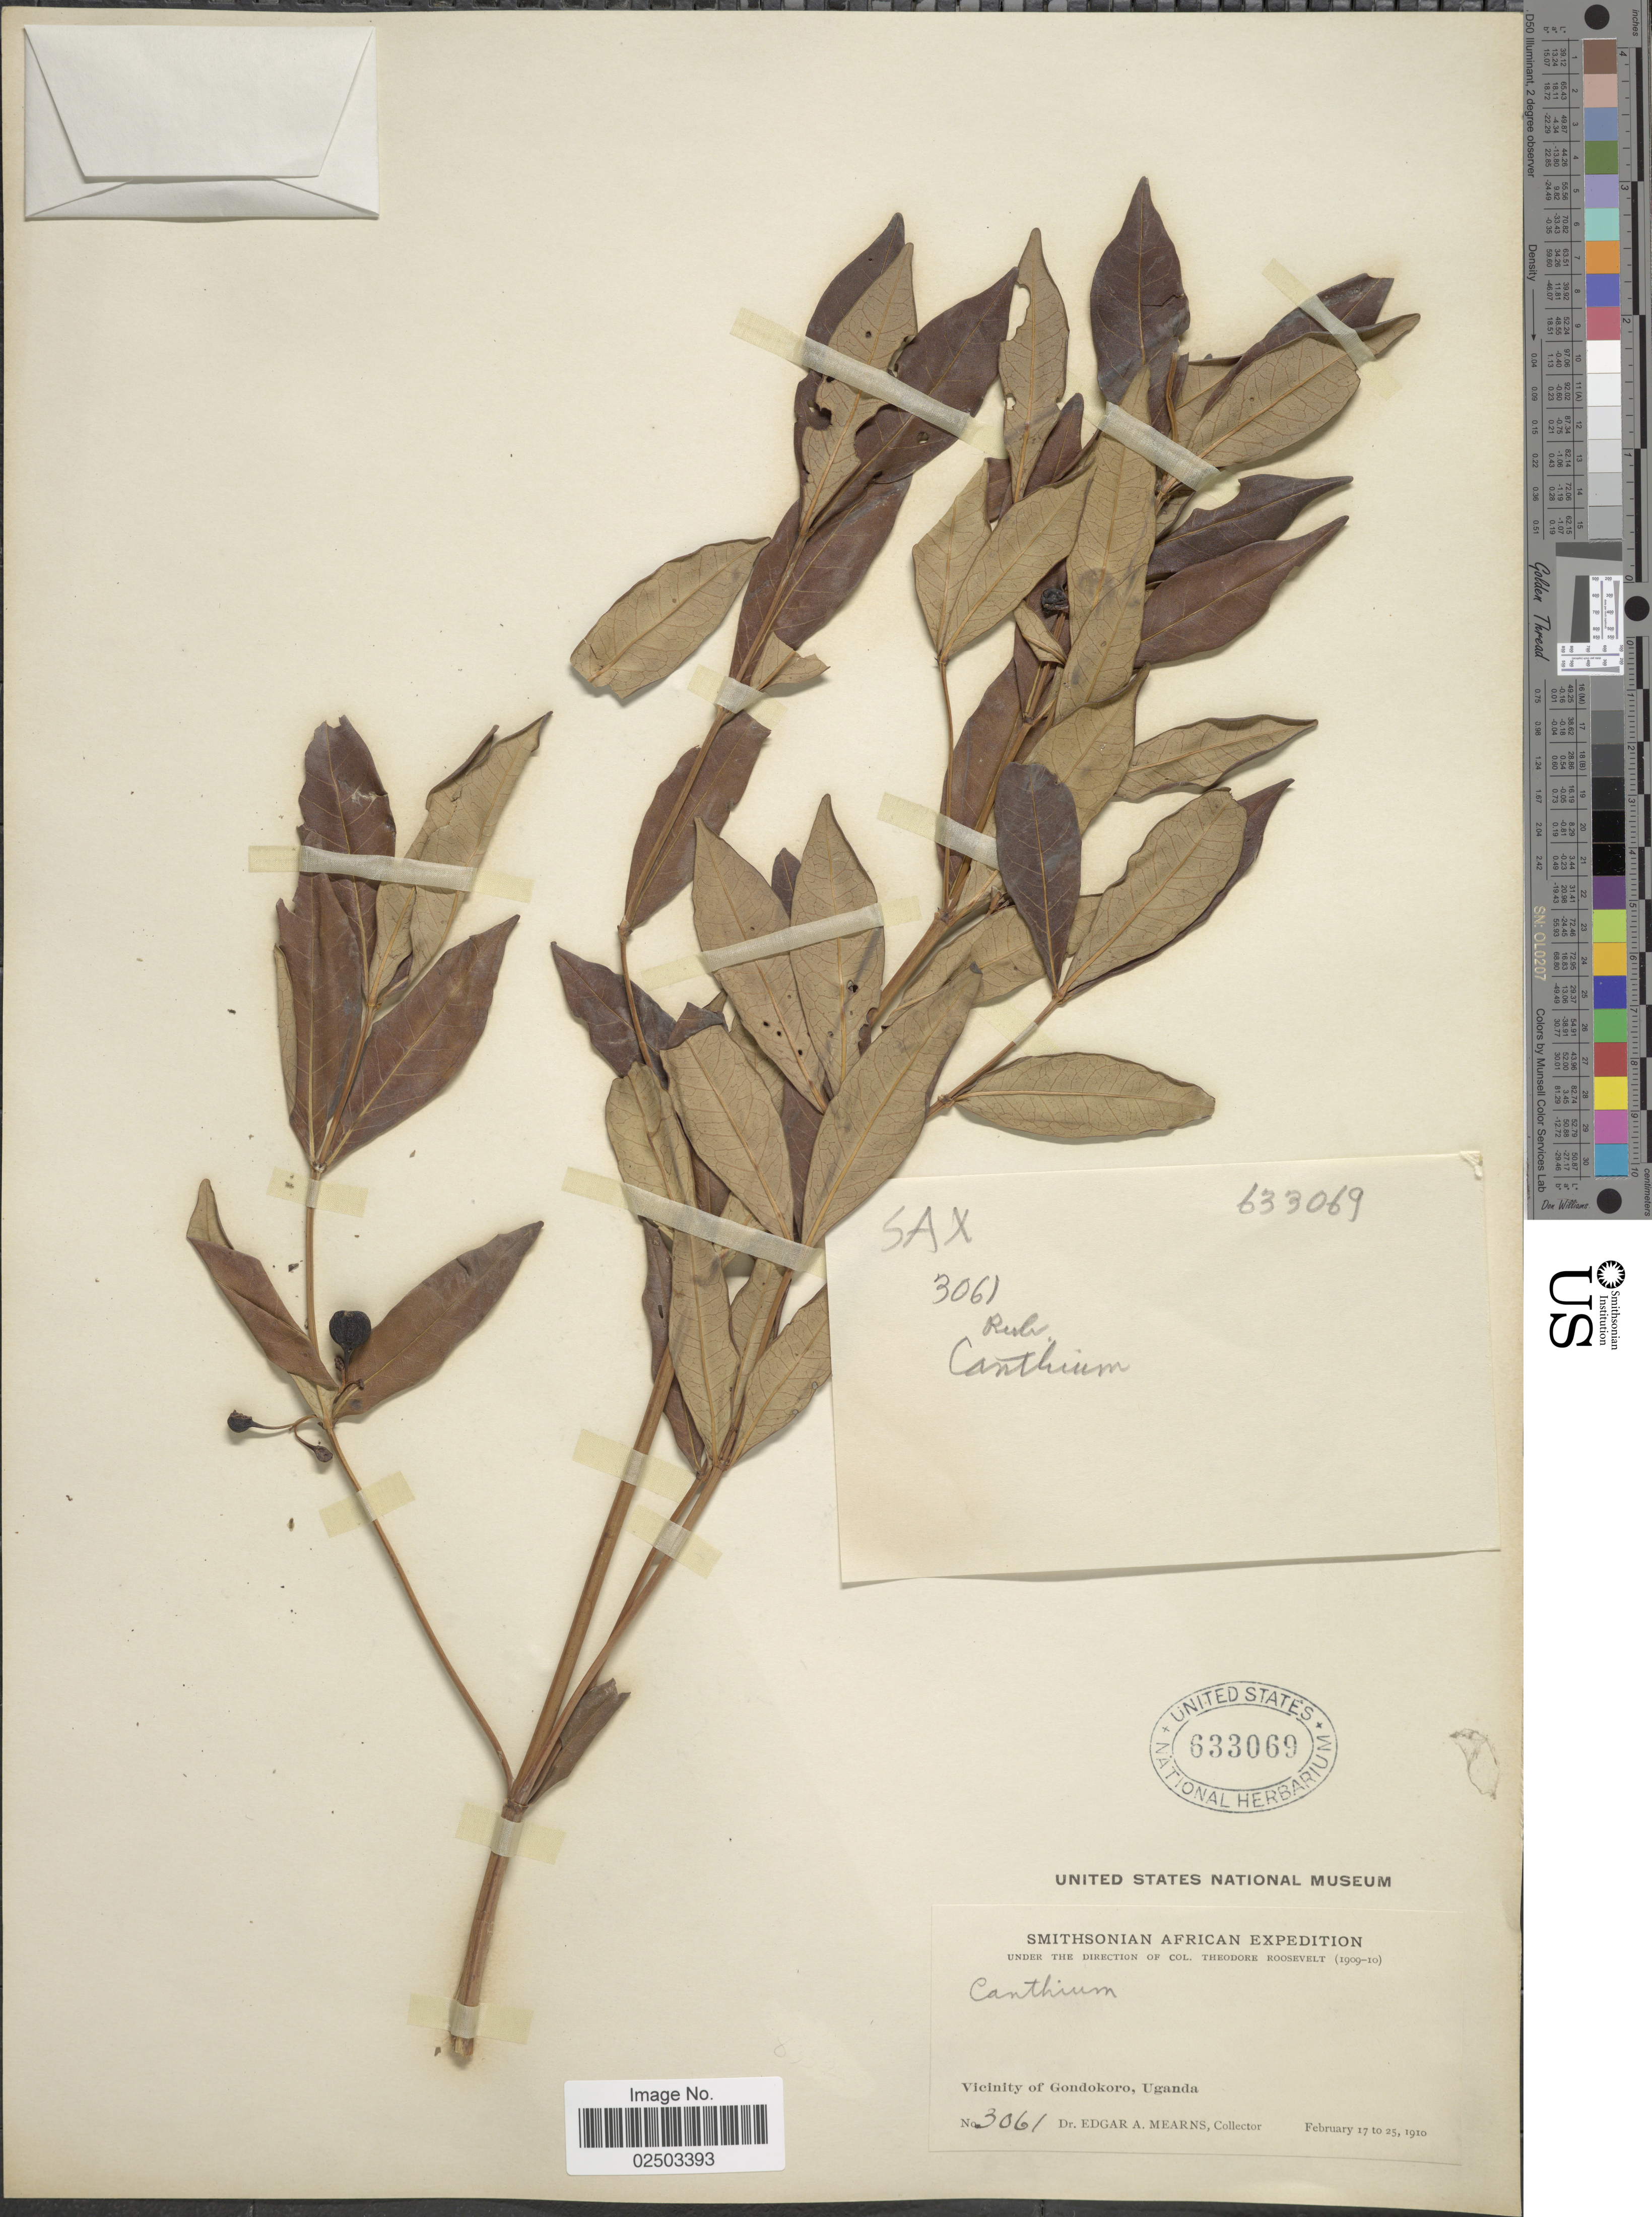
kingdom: Plantae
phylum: Tracheophyta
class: Magnoliopsida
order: Gentianales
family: Rubiaceae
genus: Bridsonia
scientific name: Bridsonia chamaedendrum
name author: (Kuntze) Verstraete & A.E. van Wyk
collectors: E. A. Mearns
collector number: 3061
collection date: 1910-02-17/1910-02-25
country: Uganda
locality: Vicinity of Gondokoro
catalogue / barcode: US 633069